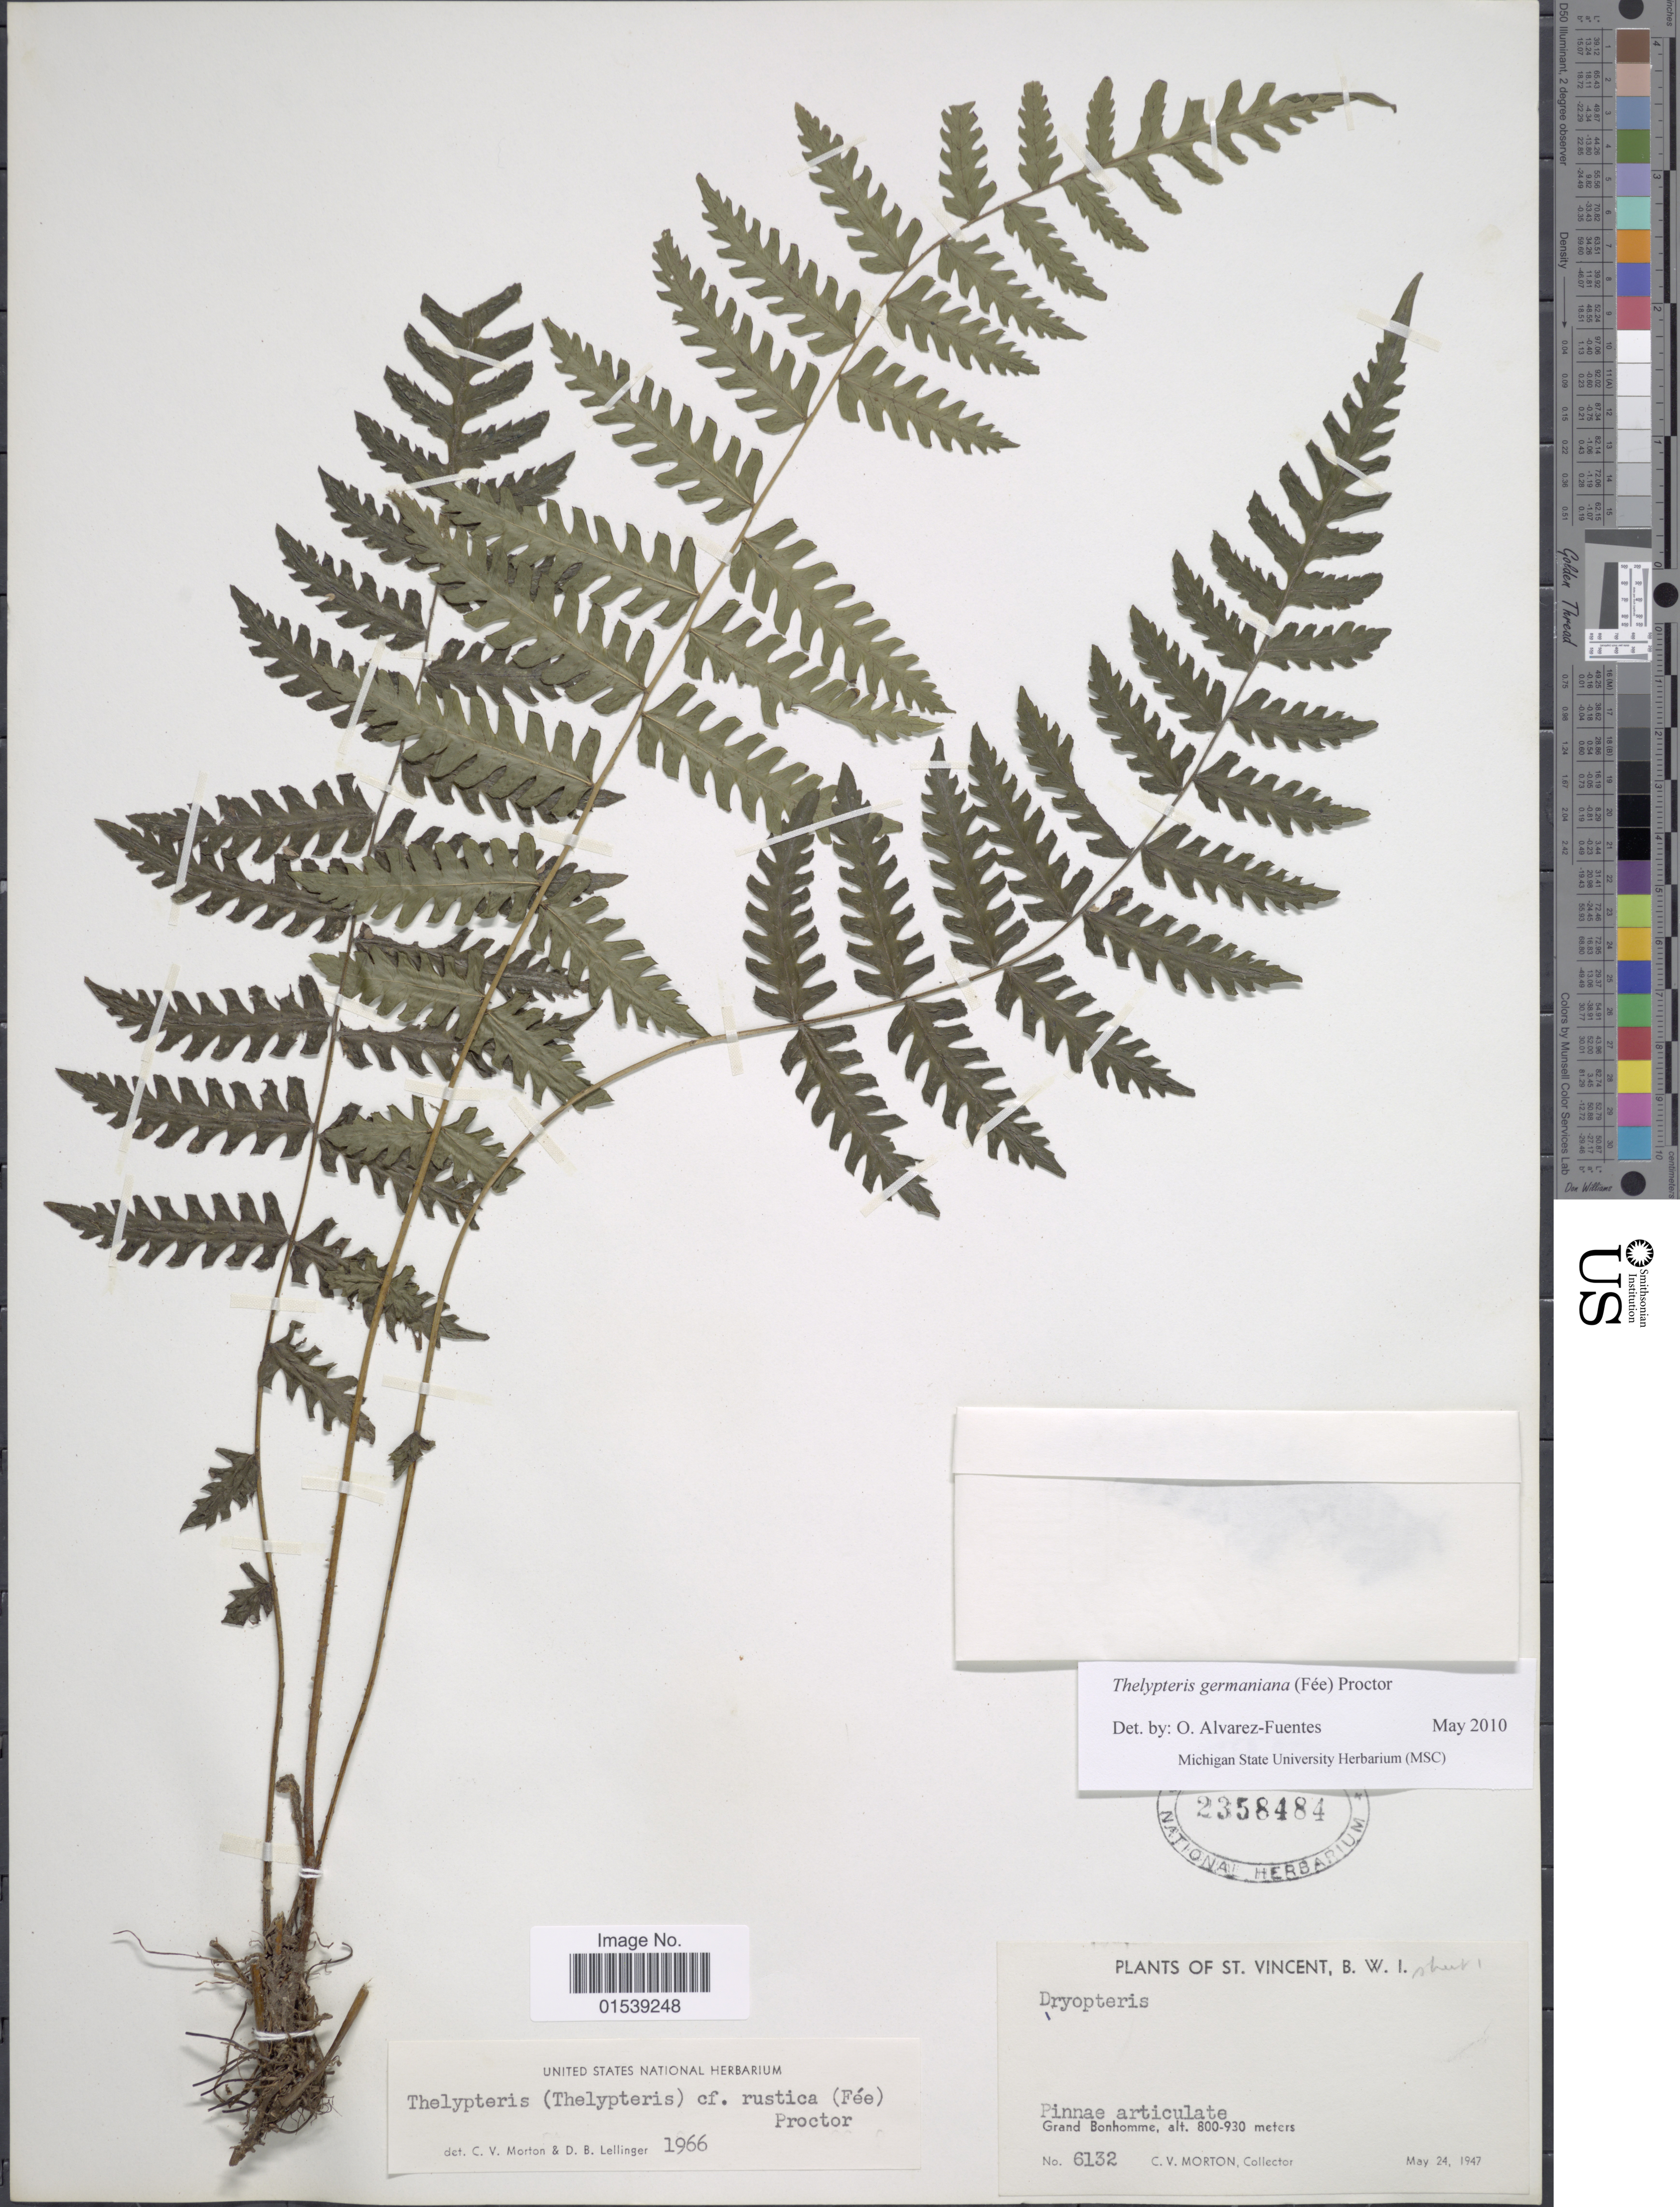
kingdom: Plantae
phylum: Tracheophyta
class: Polypodiopsida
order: Polypodiales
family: Thelypteridaceae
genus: Amauropelta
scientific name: Amauropelta germaniana (Fée) comb. nov., ined. 2015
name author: (Fée)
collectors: C. V. Morton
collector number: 6132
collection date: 1947-05-24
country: St. Vincent - Grenadines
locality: St. Vincent, B.W.I., Grand Bonhomme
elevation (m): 800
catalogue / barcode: US 2358484